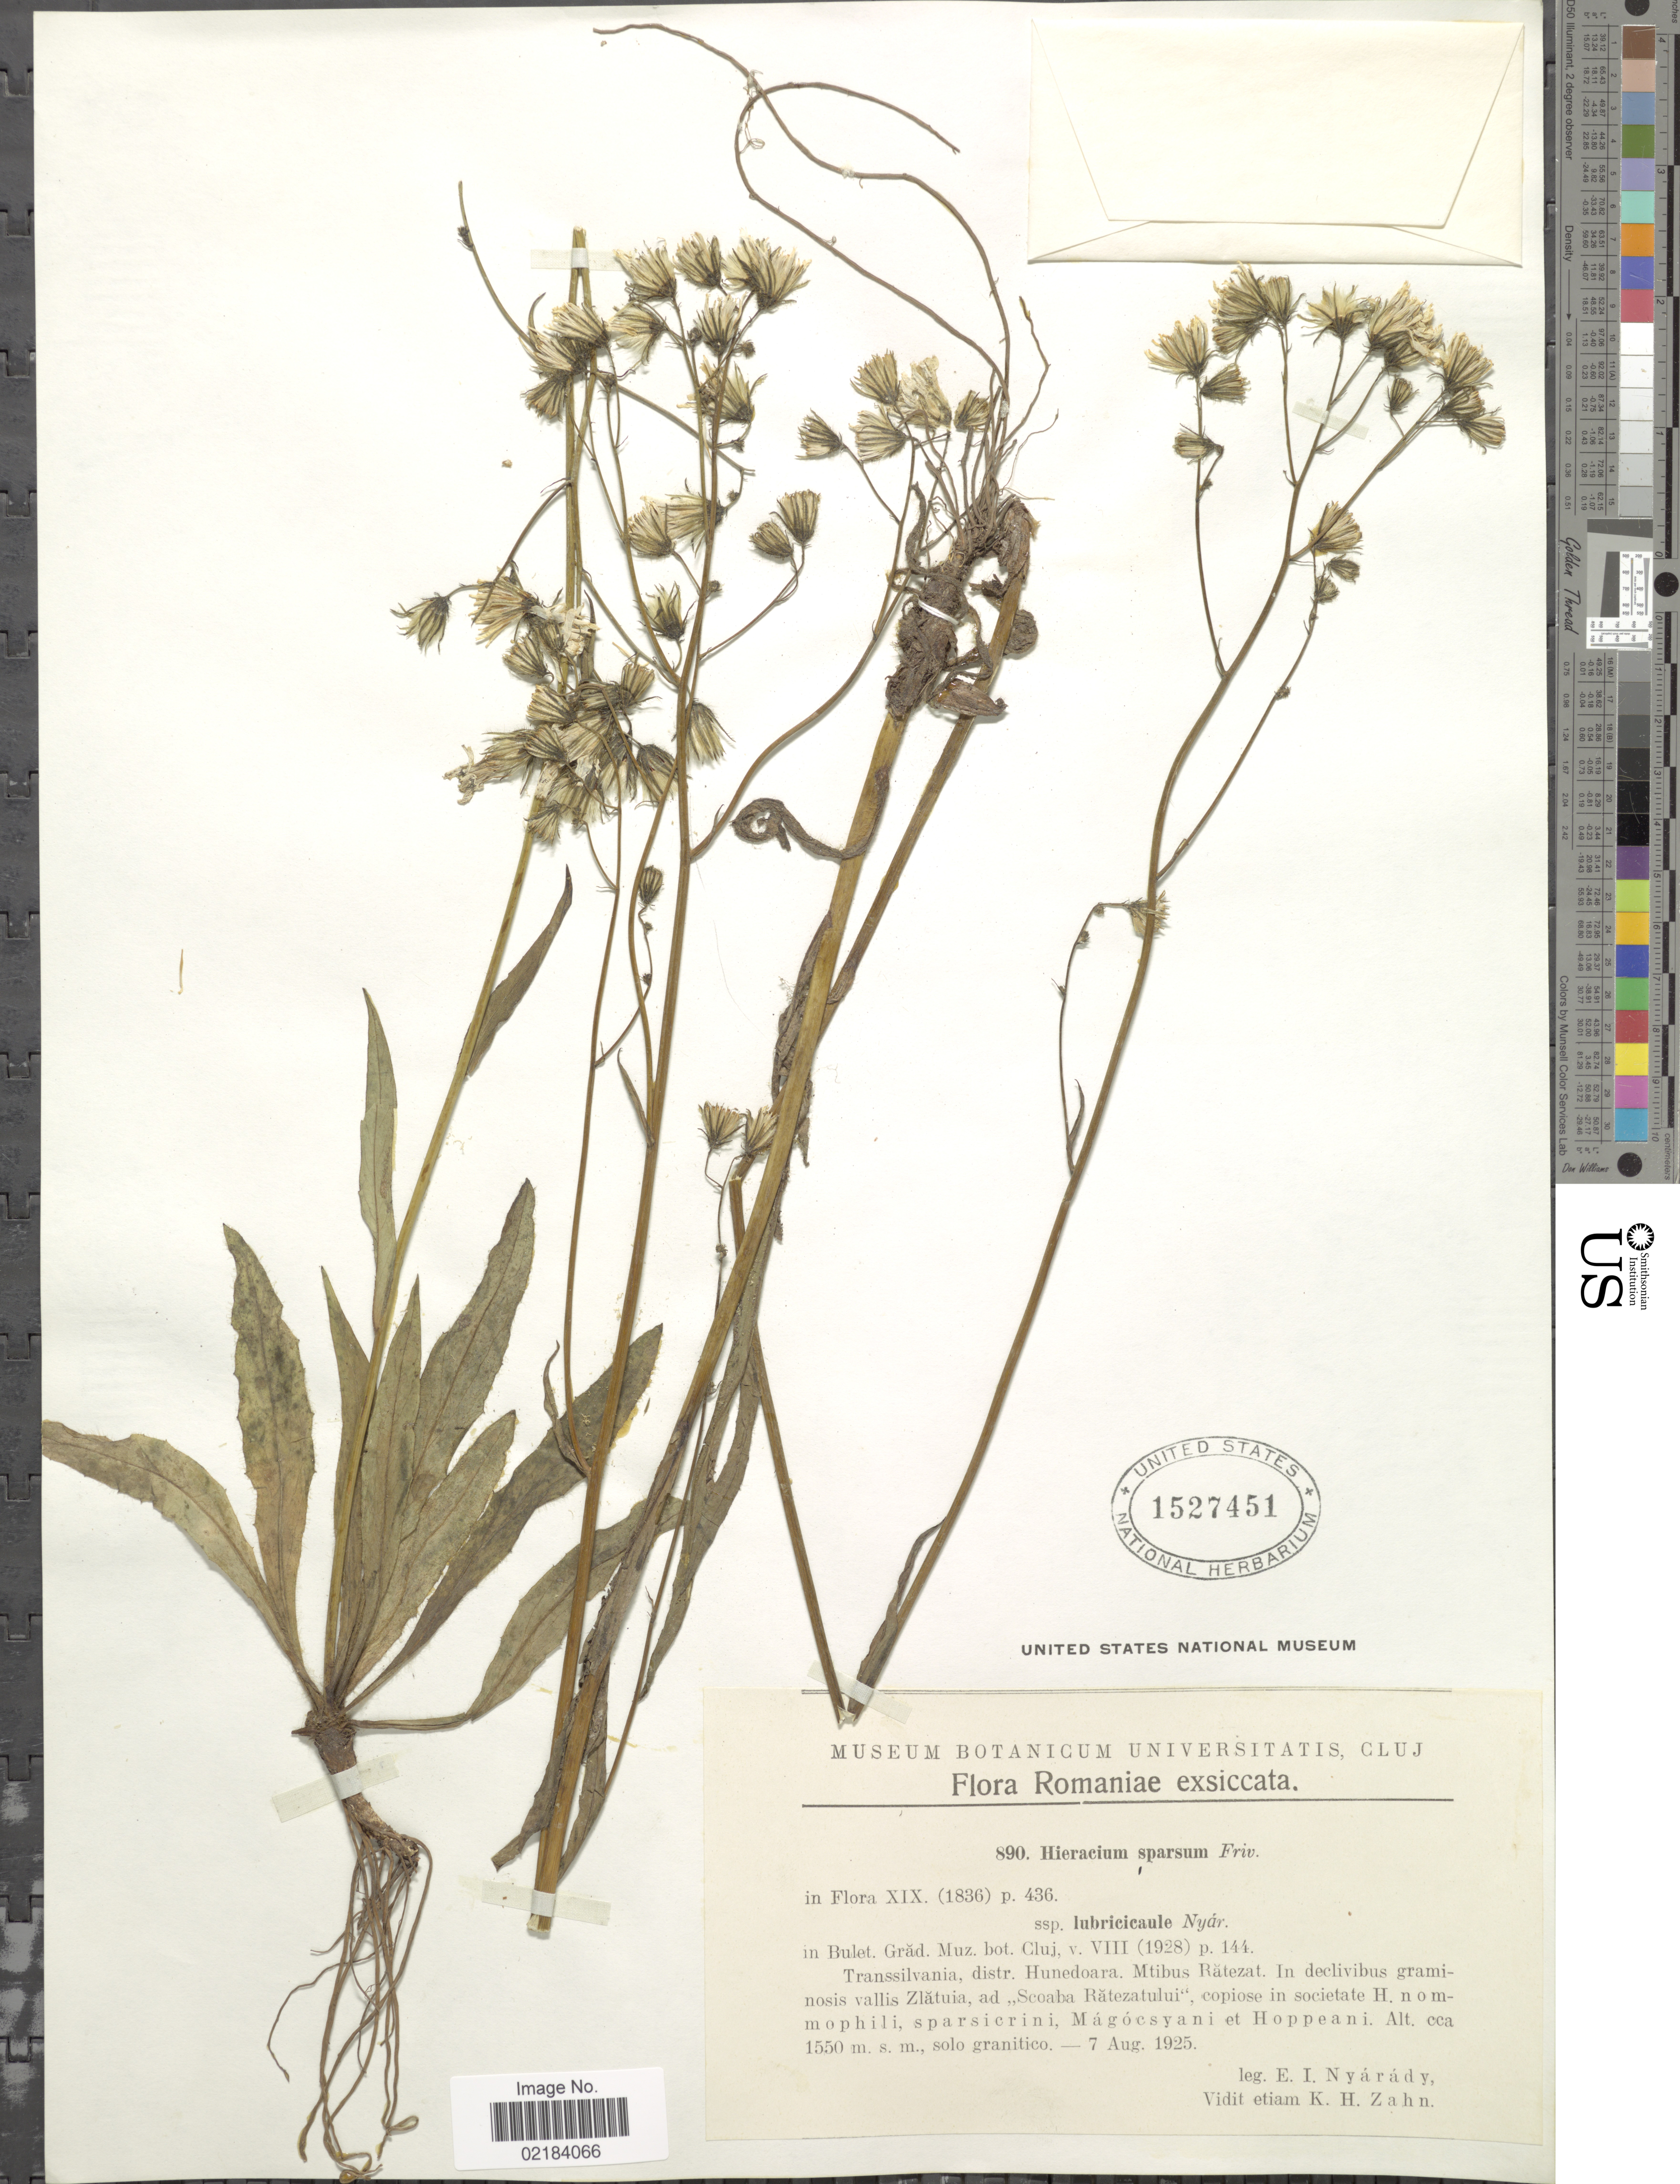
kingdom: Plantae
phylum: Tracheophyta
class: Magnoliopsida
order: Asterales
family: Asteraceae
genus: Hieracium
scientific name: Hieracium sparsum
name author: Friv.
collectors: E. Nyárády & K. Zahn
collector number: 890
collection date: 1925-08-07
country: Romania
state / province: Hunedoara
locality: Transsilvania, distr. Hunedoara. Mtibus Ratezat. In declivibus graminosis vallis Zlatuia, ad ,,Scoaba Ratezatului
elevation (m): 1550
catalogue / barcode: US 1527451